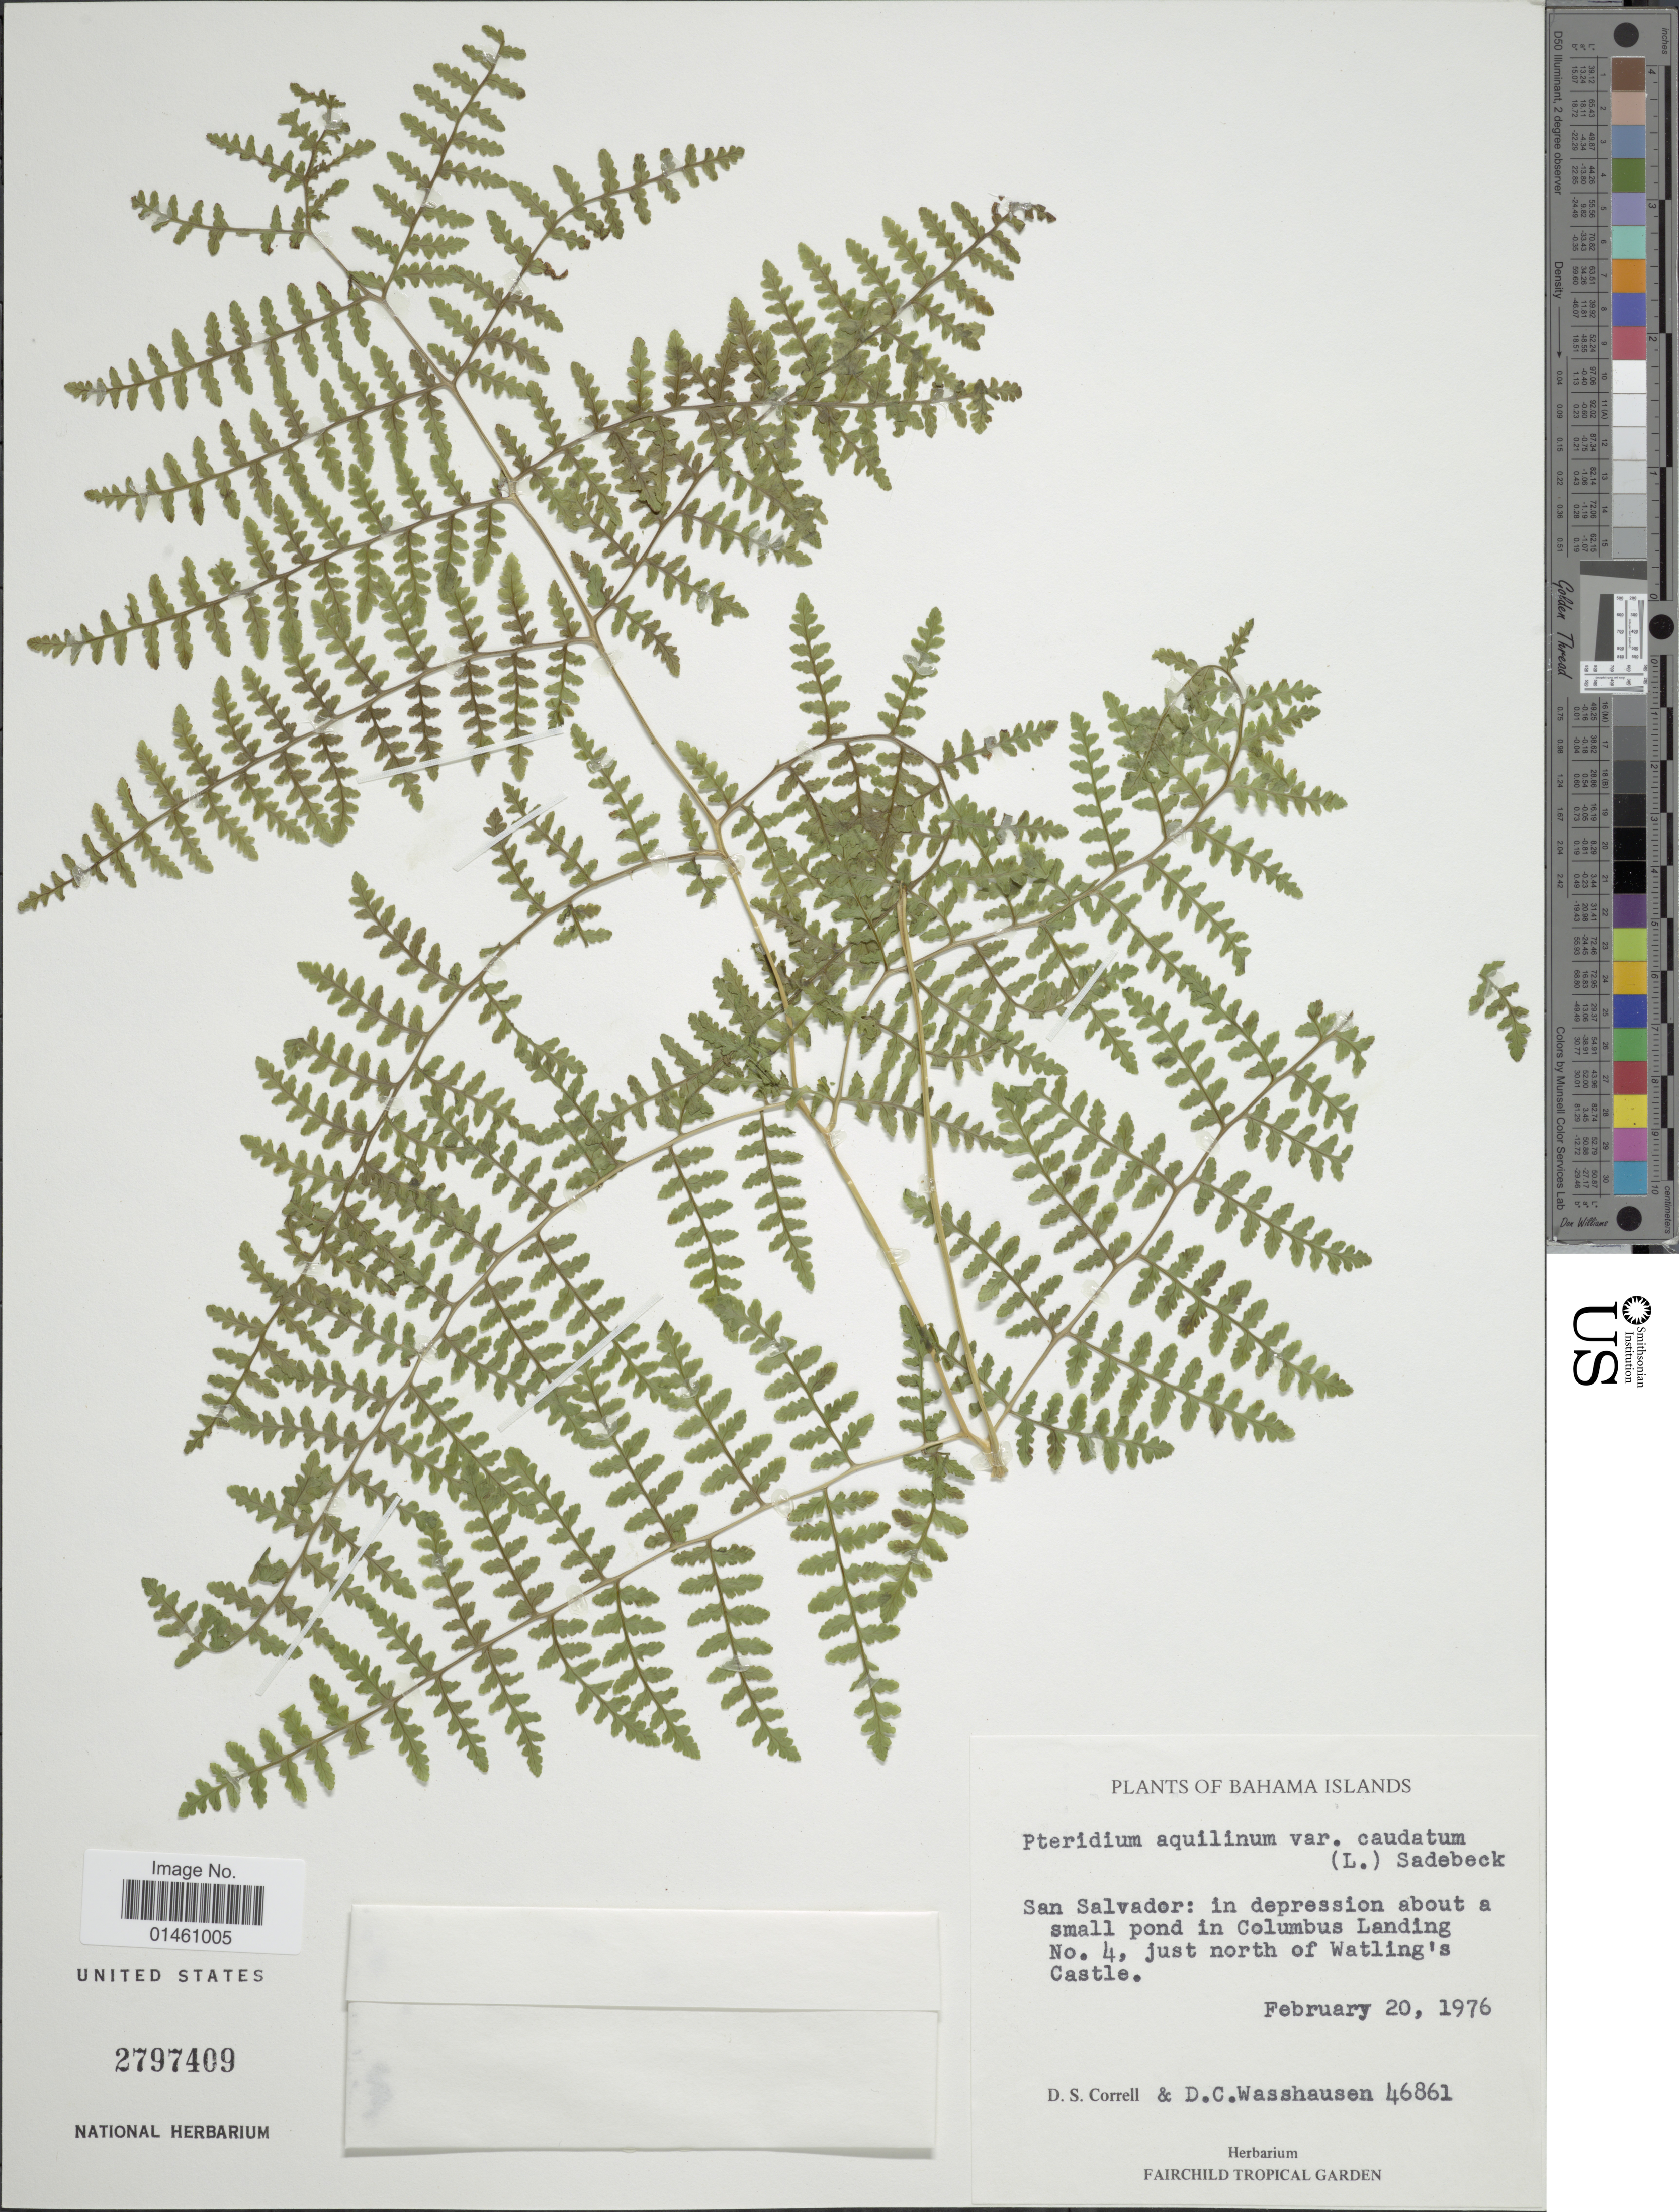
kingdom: Plantae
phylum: Tracheophyta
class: Polypodiopsida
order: Polypodiales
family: Dennstaedtiaceae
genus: Pteridium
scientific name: Pteridium caudatum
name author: (L.) Maxon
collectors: D. S. Correll & D. C. Wasshausen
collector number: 46861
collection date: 1976-02-20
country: Bahamas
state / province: San Salvador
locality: In depression about a small pond in Columbus Landing No. 4, just north of Watling's Castle.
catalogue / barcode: US 2797409